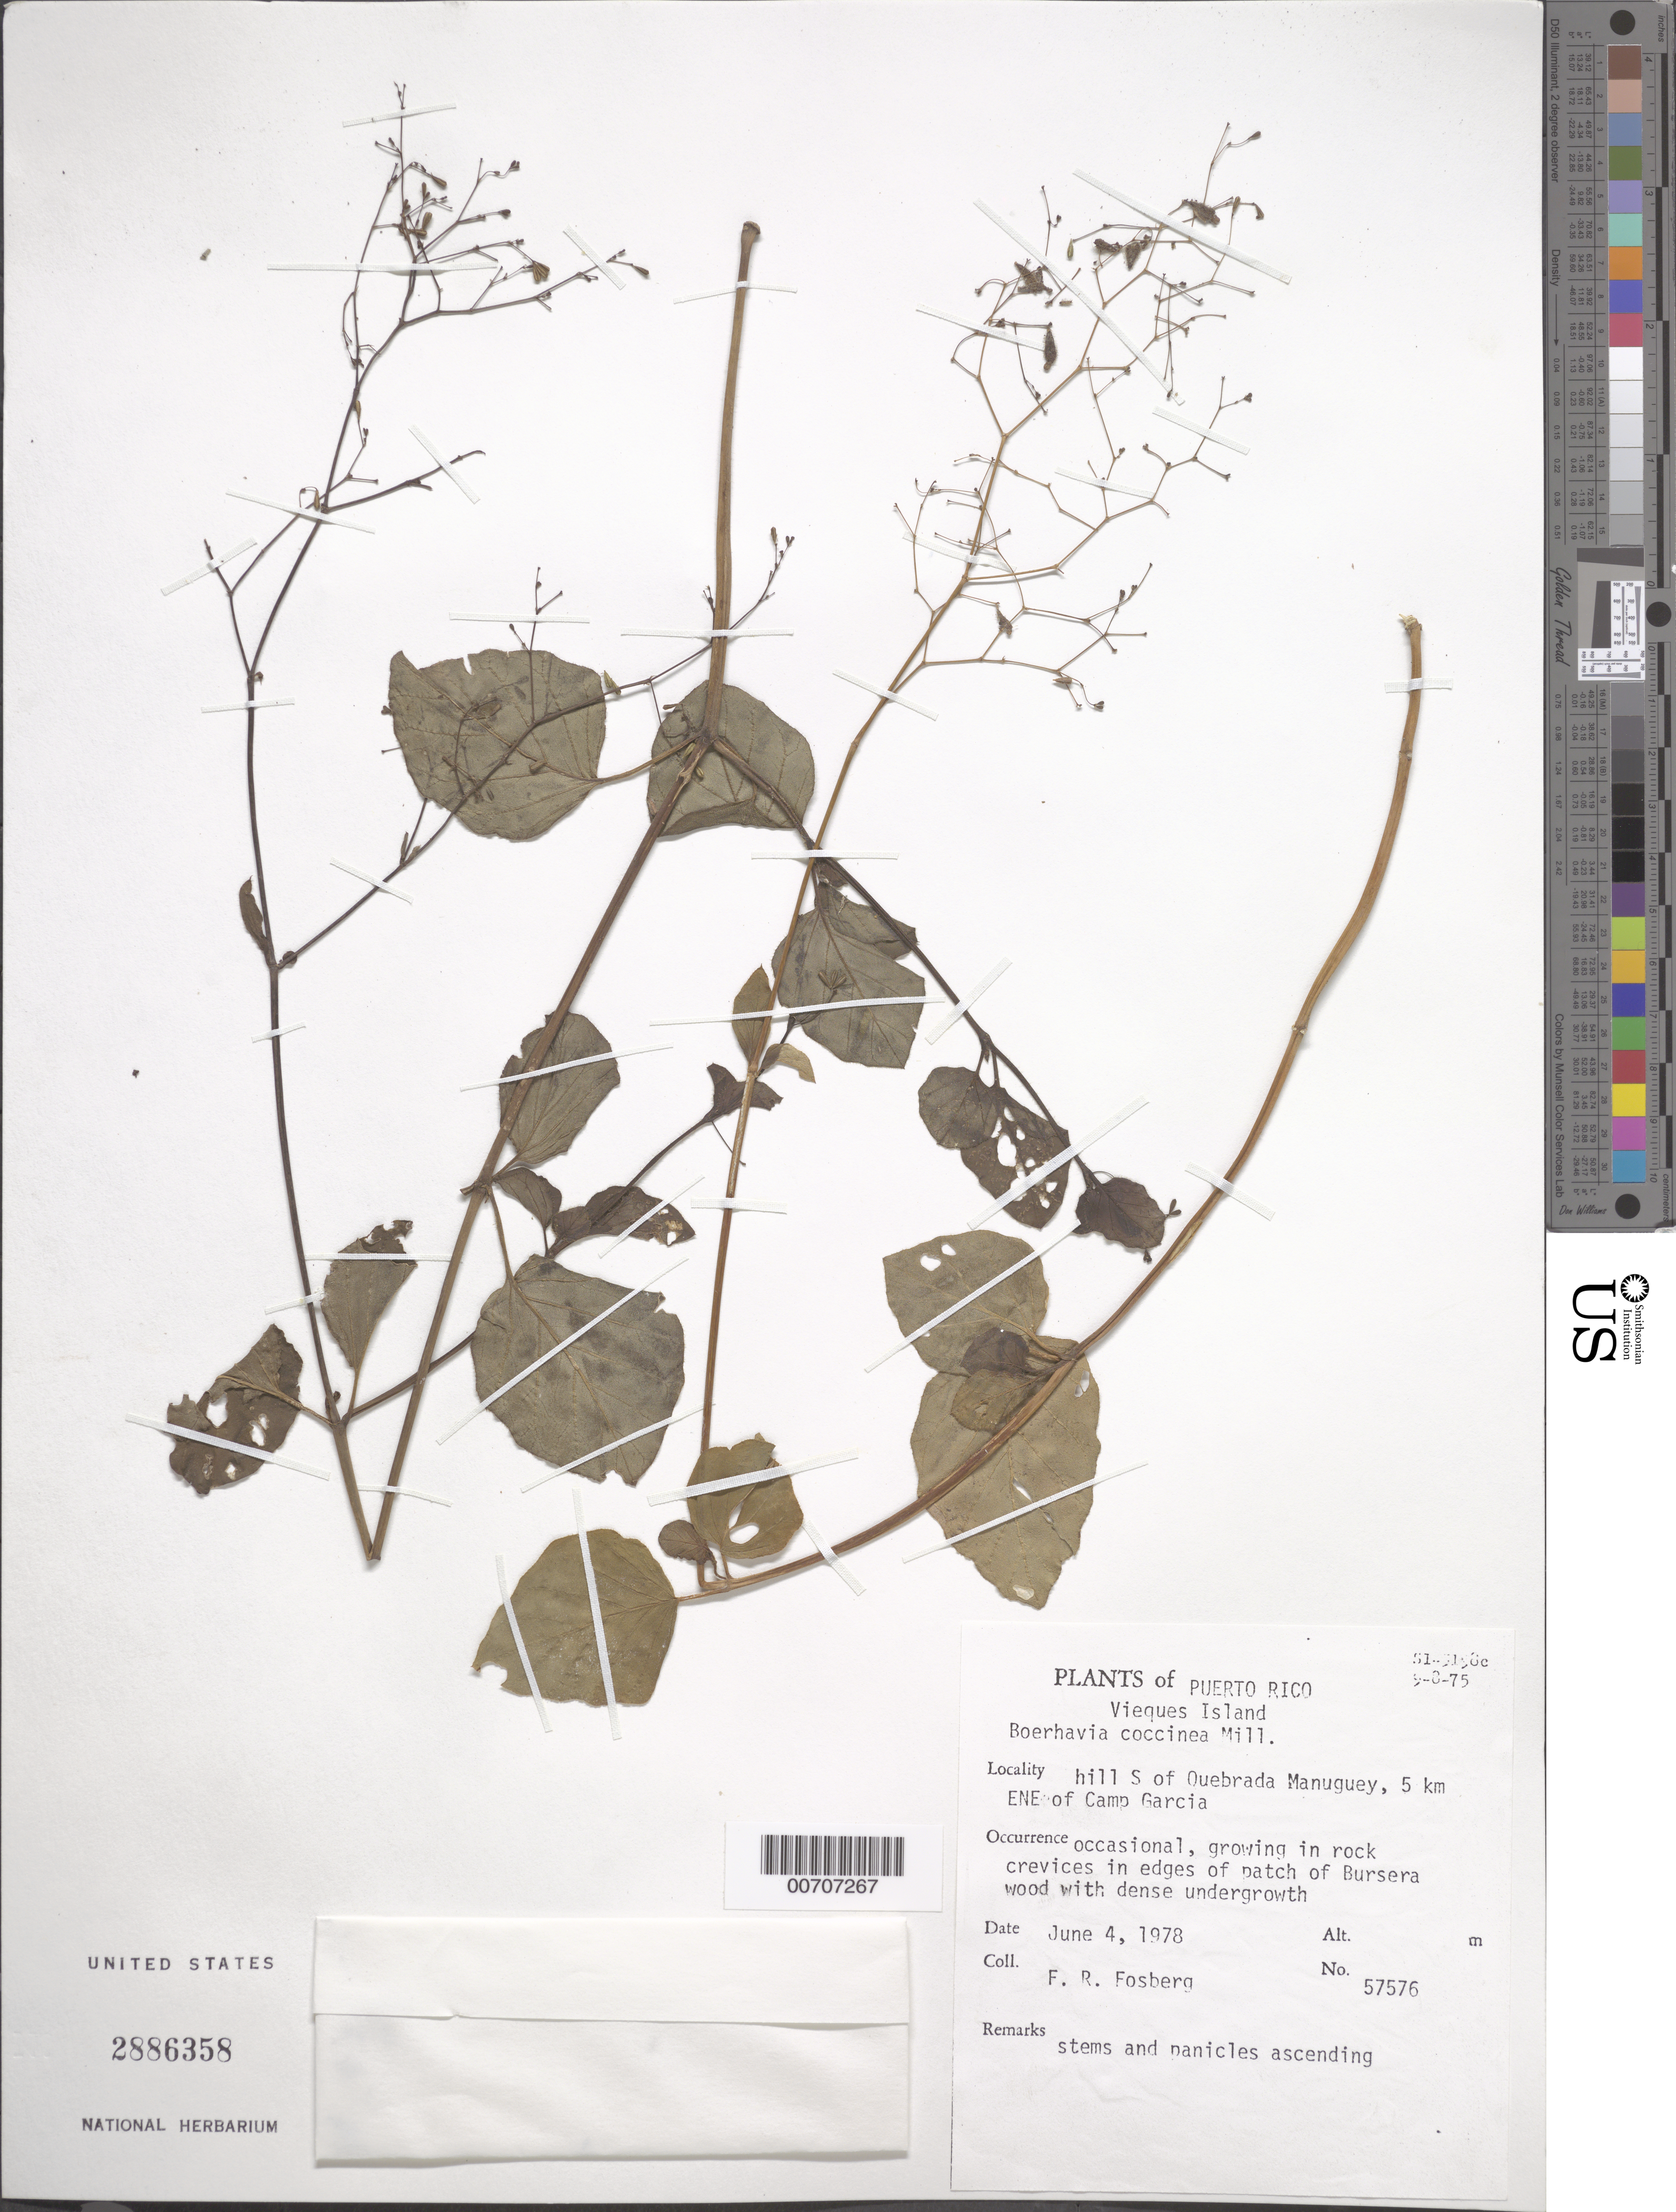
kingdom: Plantae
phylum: Tracheophyta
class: Magnoliopsida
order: Caryophyllales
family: Nyctaginaceae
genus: Boerhavia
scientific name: Boerhavia coccinea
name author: Mill.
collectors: F. R. Fosberg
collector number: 57576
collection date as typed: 04 Jun 1978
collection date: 1978-06-04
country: Puerto Rico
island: Vieques Island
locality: Quebrada Manuguey, hill S of; 5 km ENE of Camp Garcia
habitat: Growing in rock crevices in edges of patch of Bursera wood w/dense undergrowth.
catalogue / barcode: US 2886358